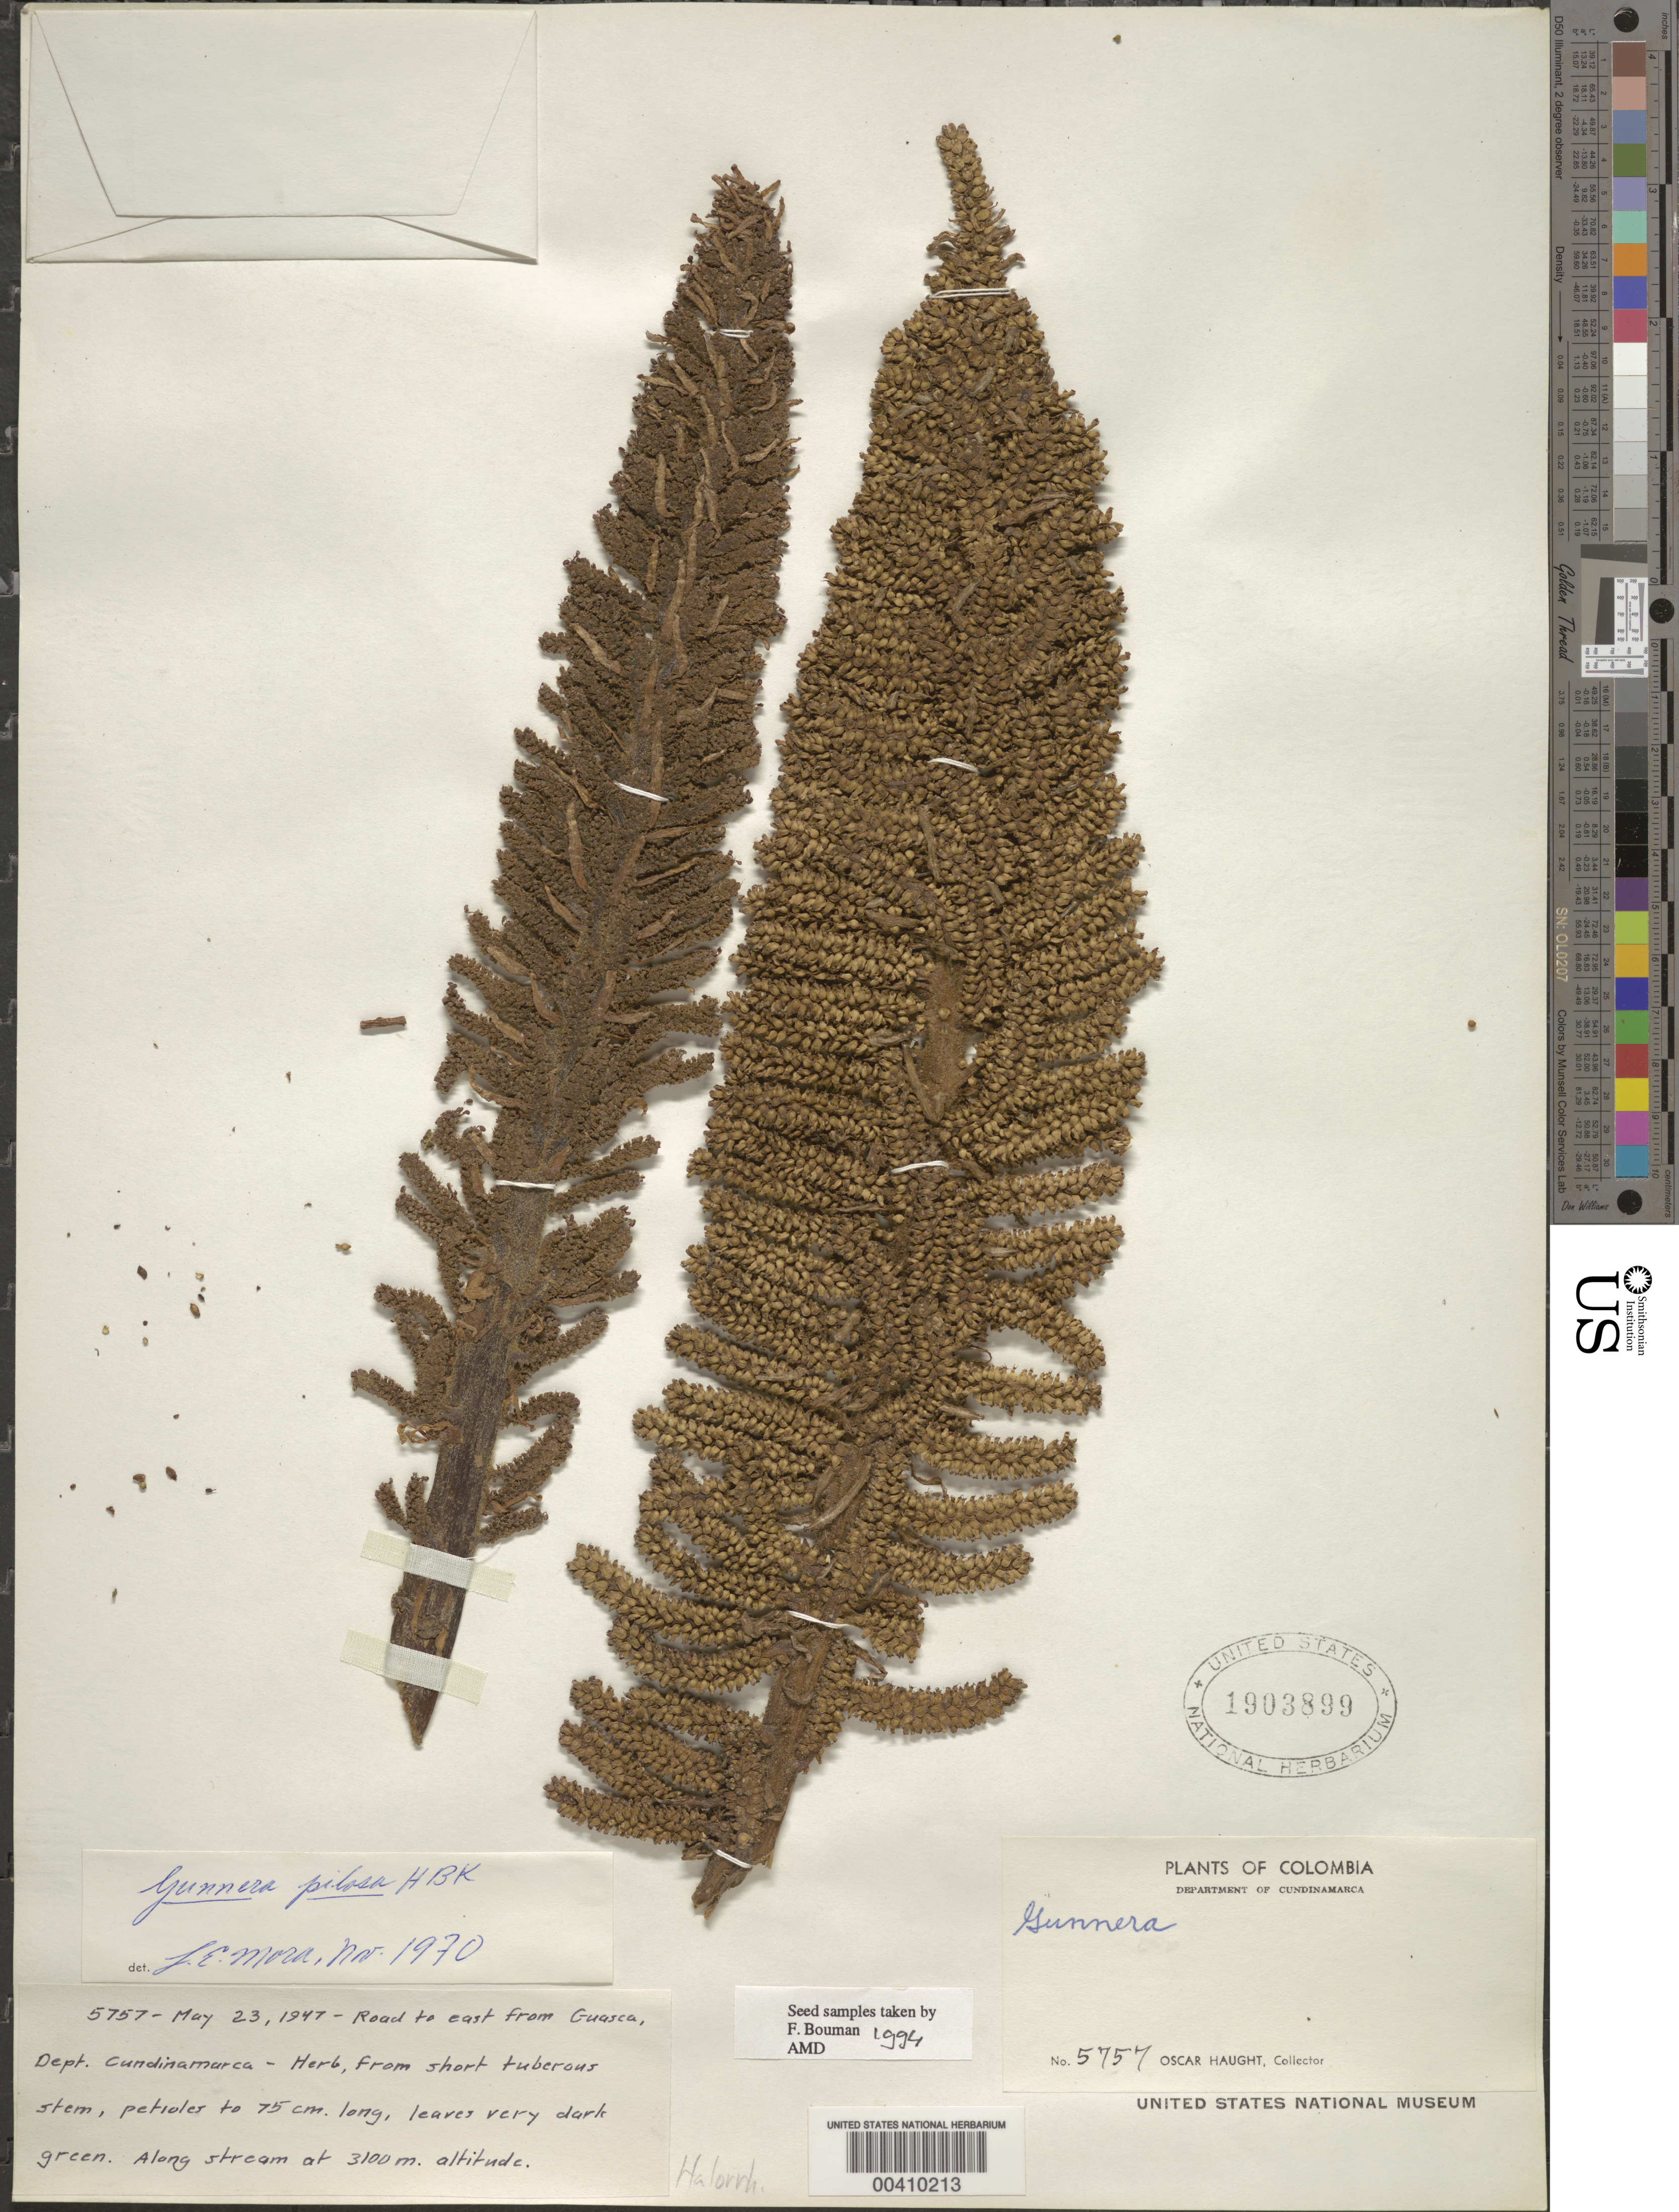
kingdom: Plantae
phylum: Tracheophyta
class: Magnoliopsida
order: Gunnerales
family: Gunneraceae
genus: Gunnera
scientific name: Gunnera pilosa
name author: Kunth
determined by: Mora-Osejo, L. E.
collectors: O. L. Haught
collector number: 5757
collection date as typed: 23 May 1947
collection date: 1947-05-23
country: Colombia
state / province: Cundinamarca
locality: Road to E from Guasca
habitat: along stream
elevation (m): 3100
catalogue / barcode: US 1903899